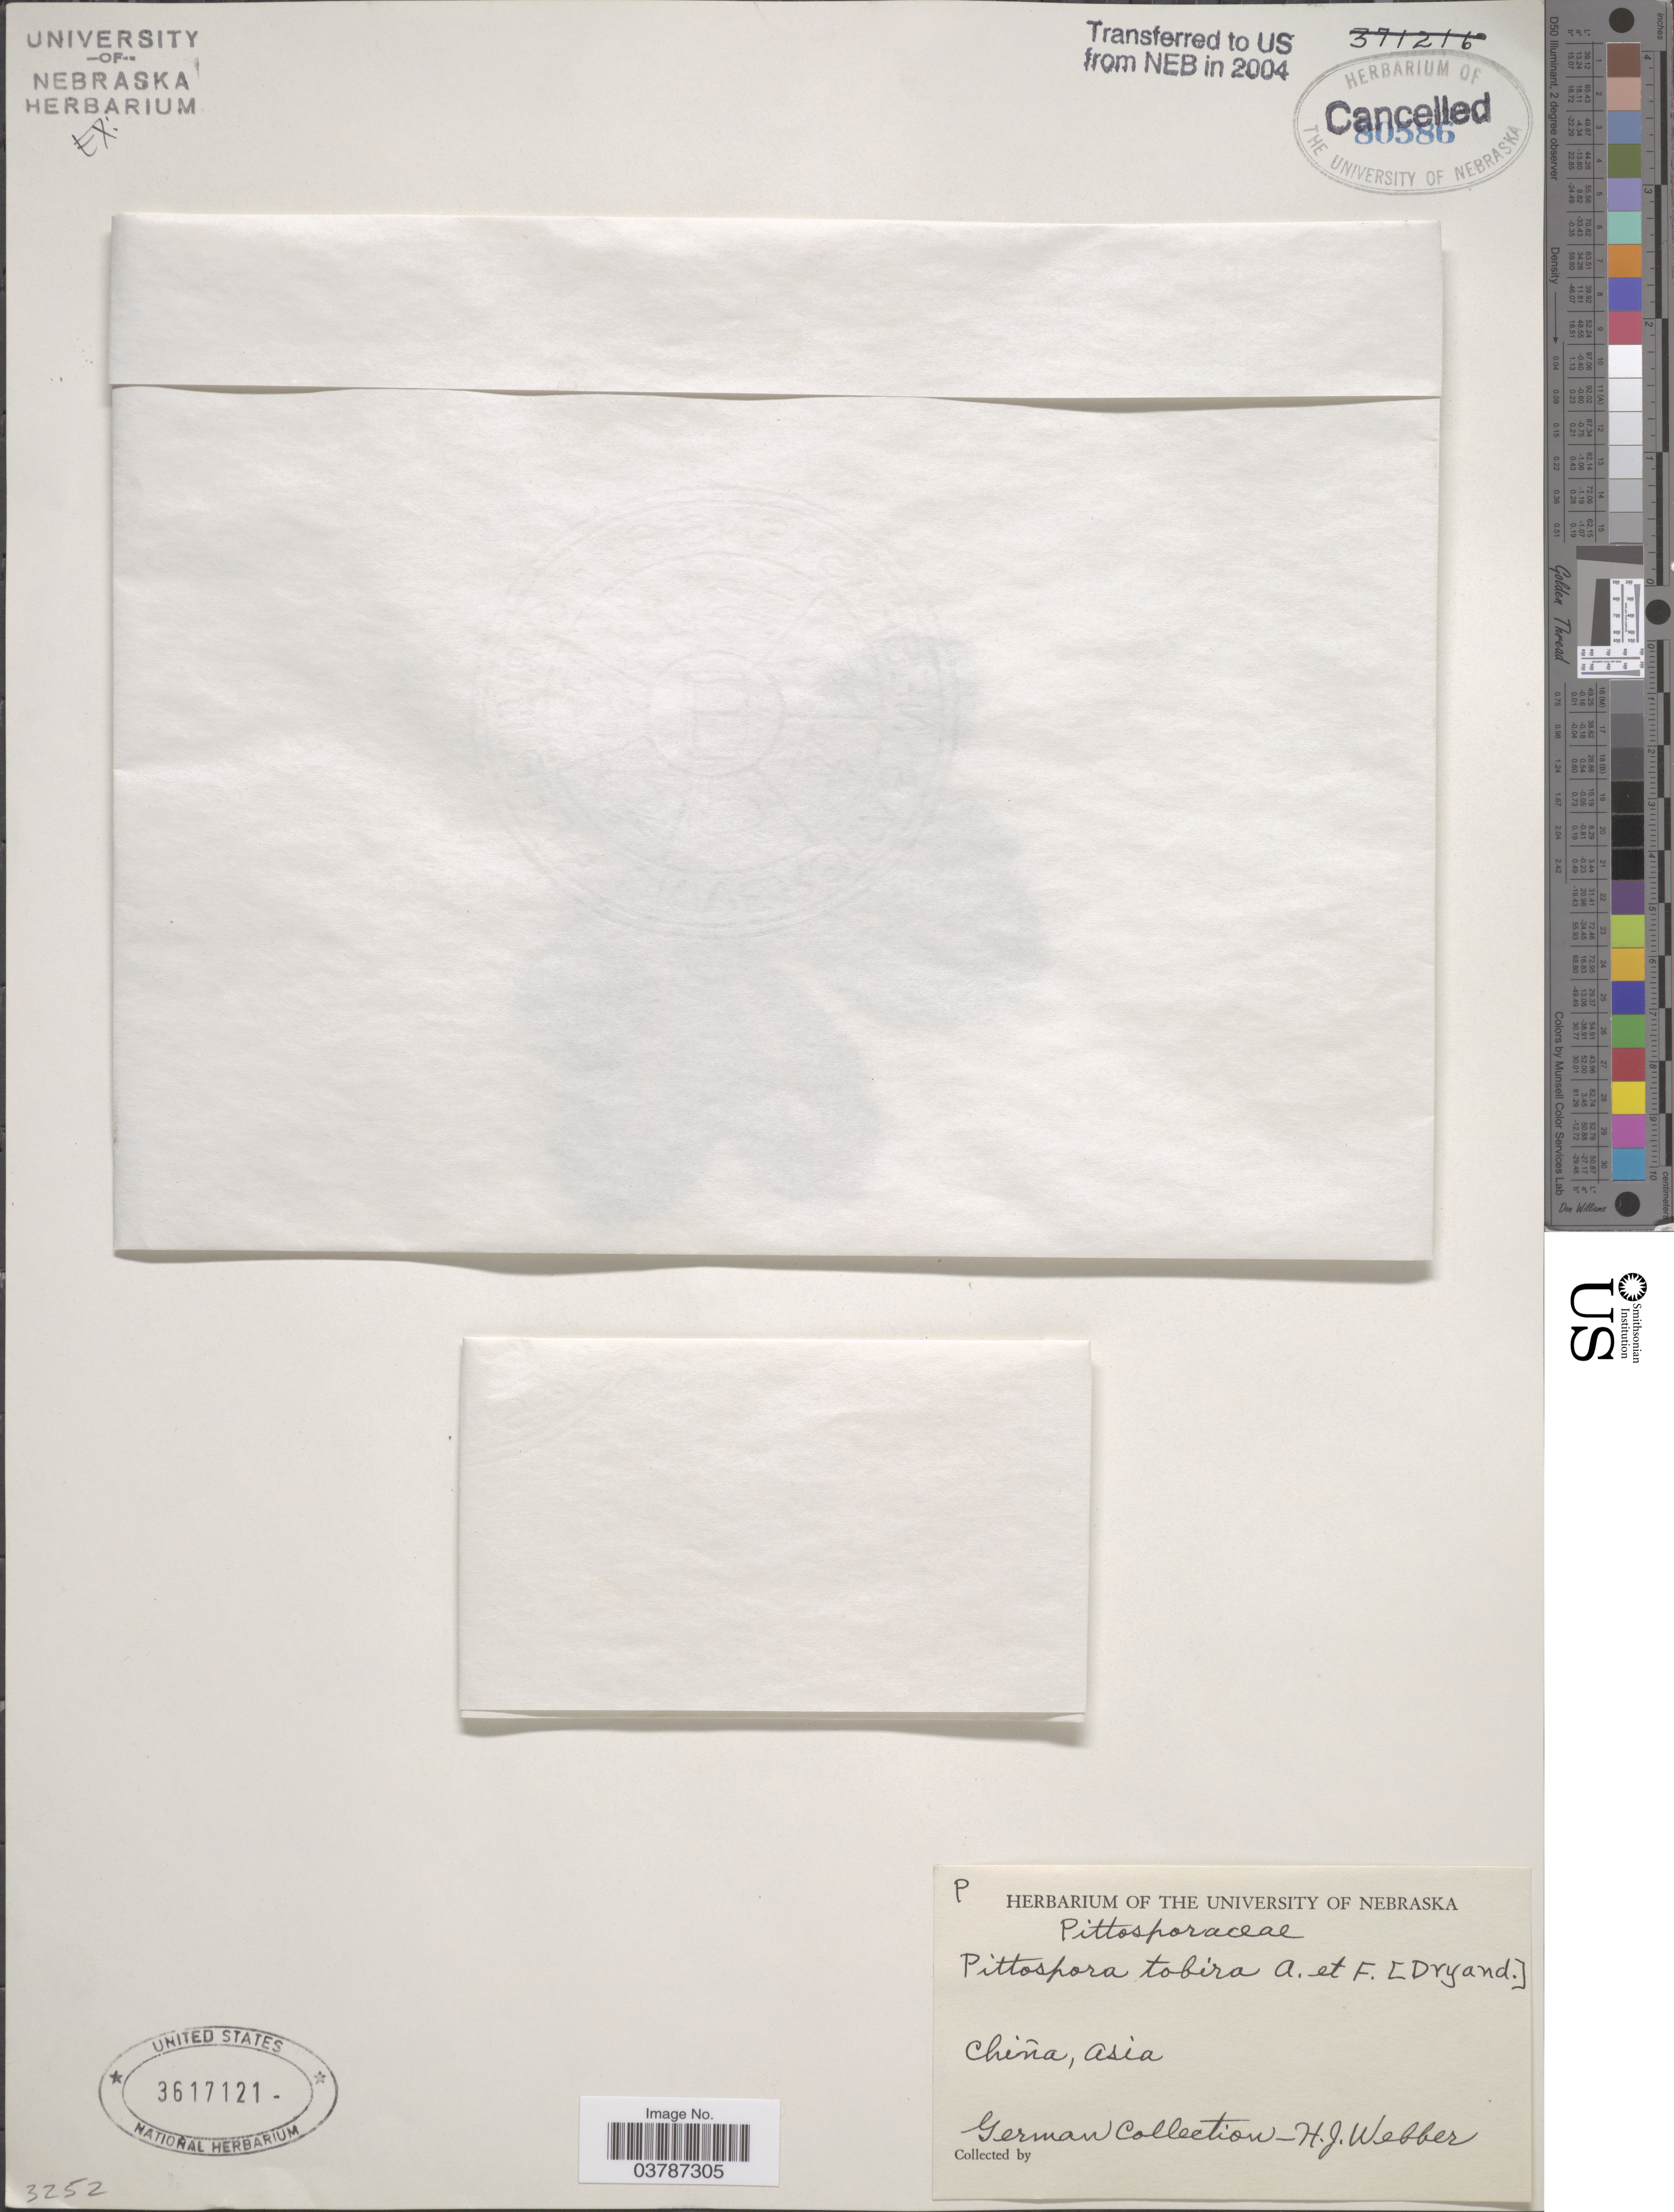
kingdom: Plantae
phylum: Tracheophyta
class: Magnoliopsida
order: Apiales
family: Pittosporaceae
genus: Pittosporum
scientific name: Pittosporum tobira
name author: (Thunb.) W.T. Aiton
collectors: H. Webber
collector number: P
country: China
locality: German collection?.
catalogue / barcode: US 3617121